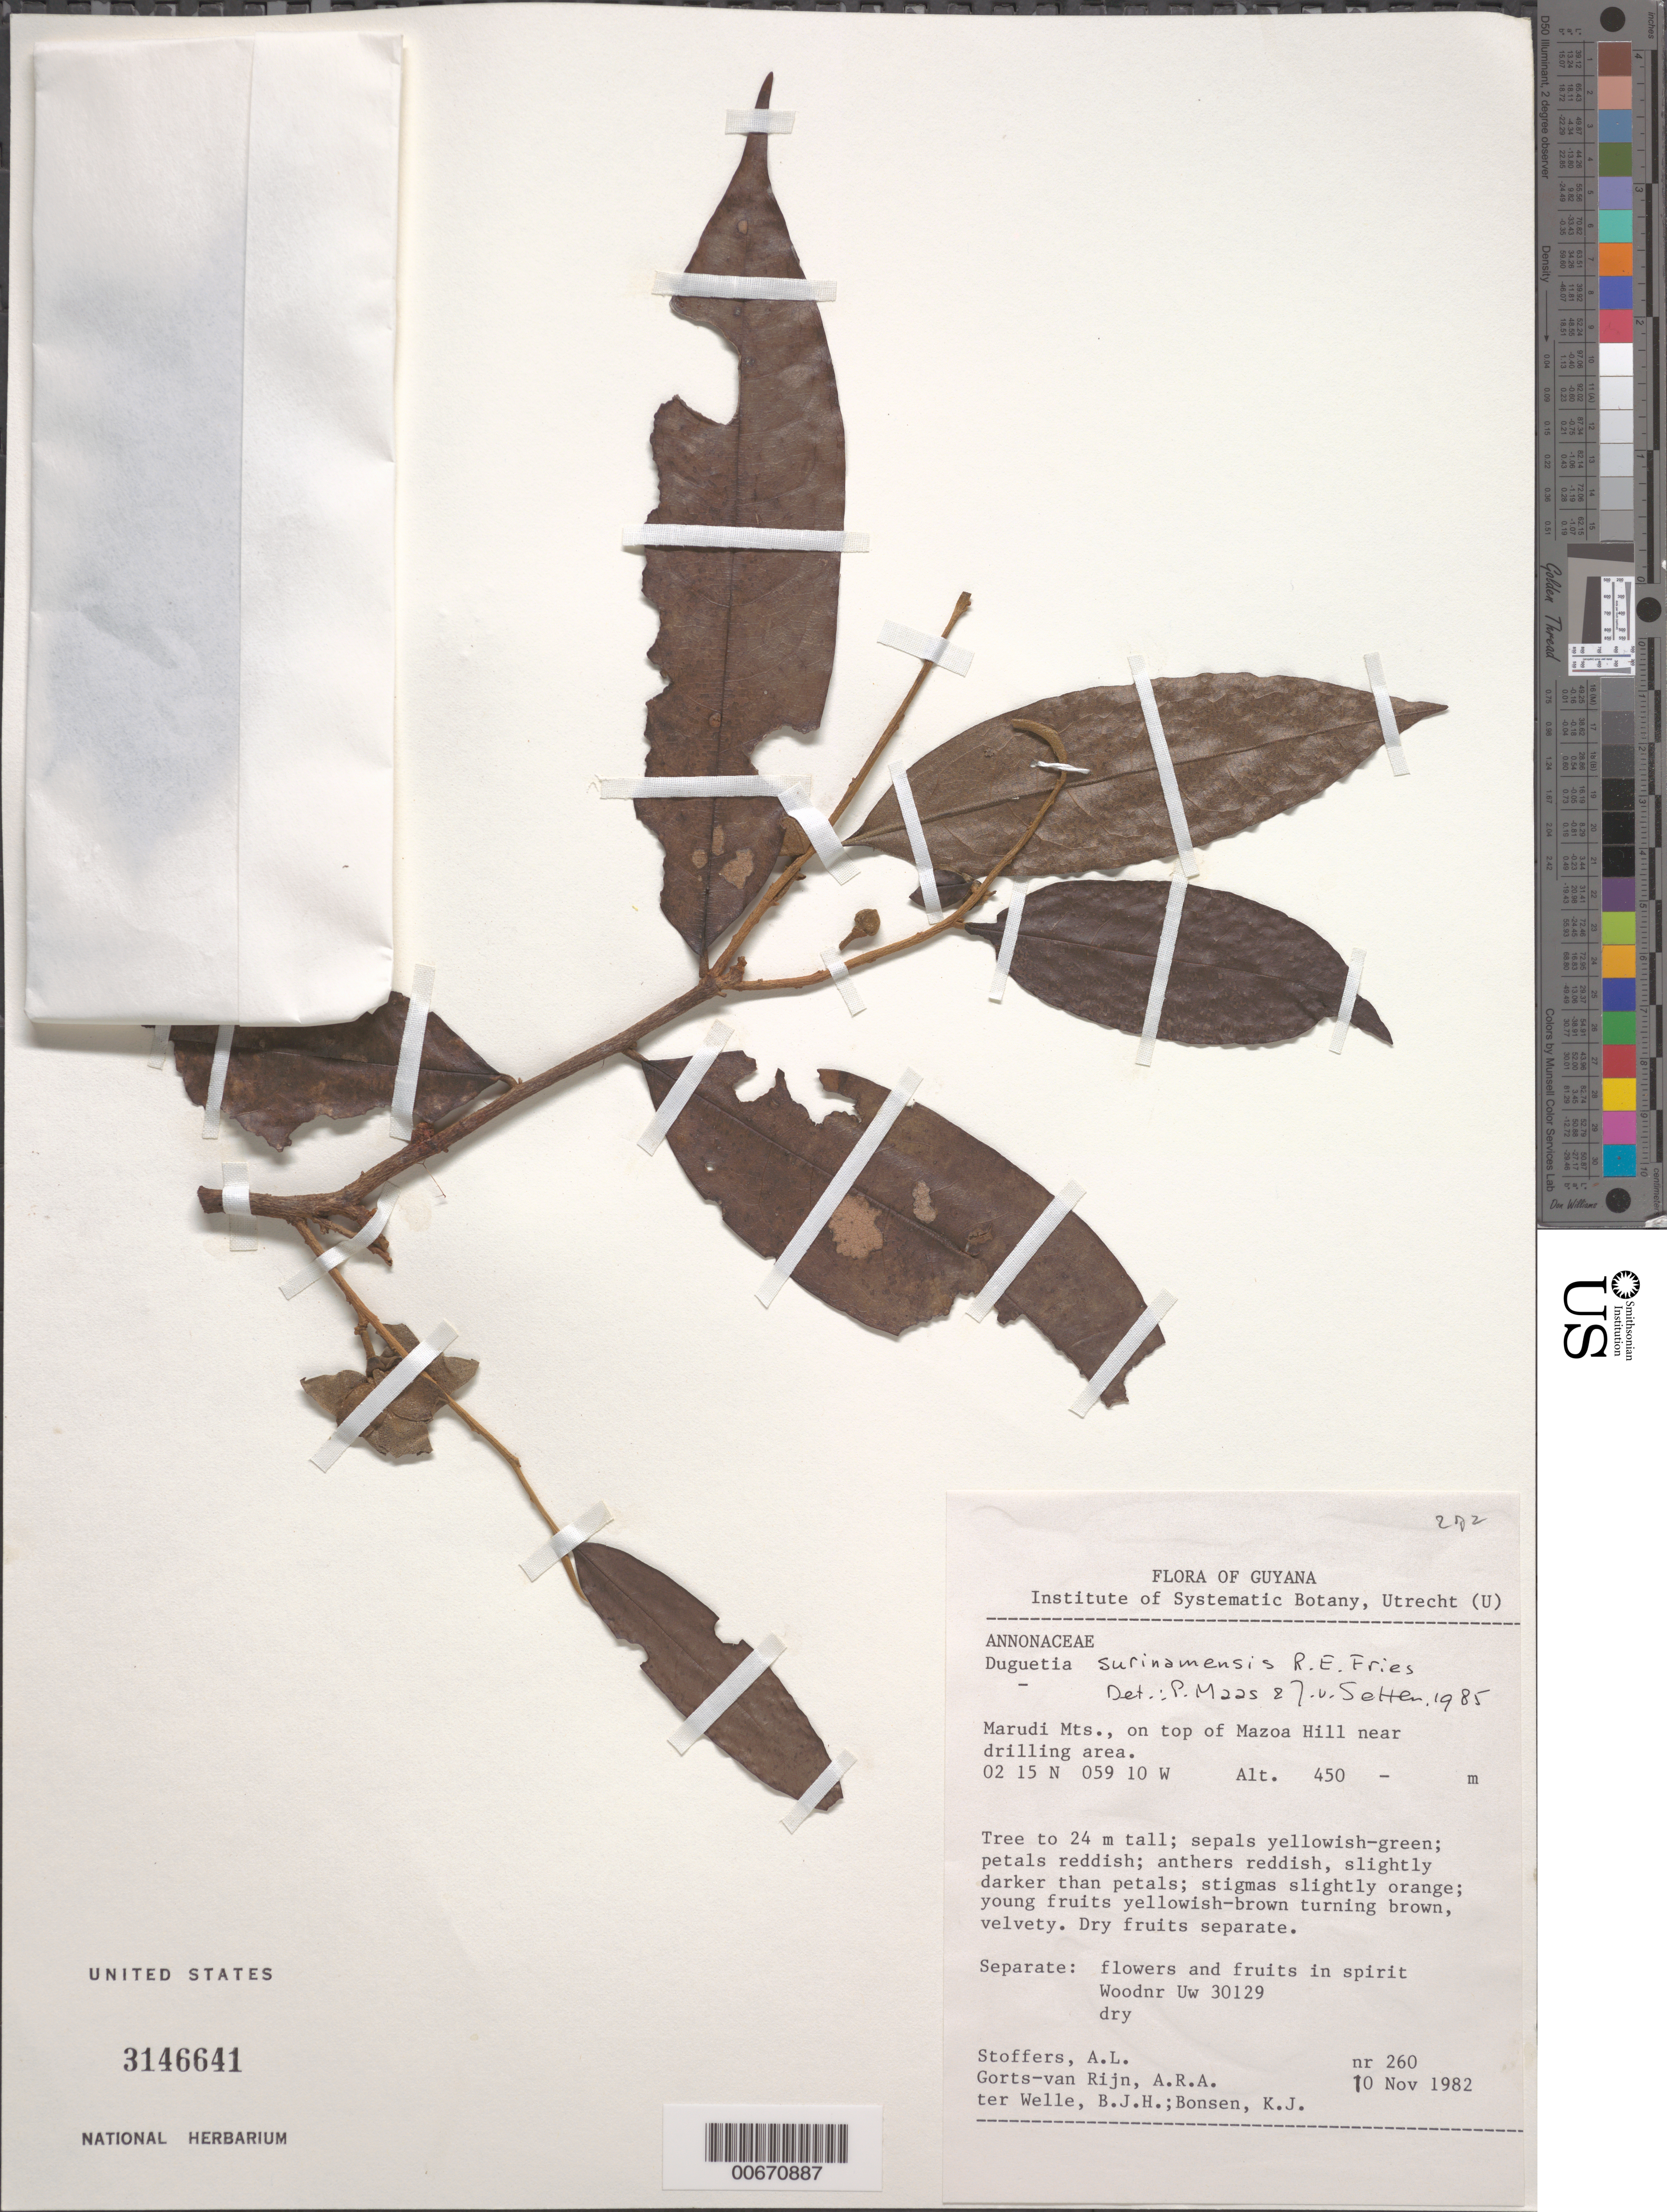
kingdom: Plantae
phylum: Tracheophyta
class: Magnoliopsida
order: Magnoliales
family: Annonaceae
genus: Duguetia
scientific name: Duguetia surinamensis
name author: R.E. Fr.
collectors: A. Stoffers, A. .R. A. Görts-van Rijn, B. Welle & K. Bonsen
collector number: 260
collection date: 1982-11-10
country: Guyana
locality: Marudi Mts., on top of Mazoa Hill near drilling area.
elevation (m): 450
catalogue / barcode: US 3146641